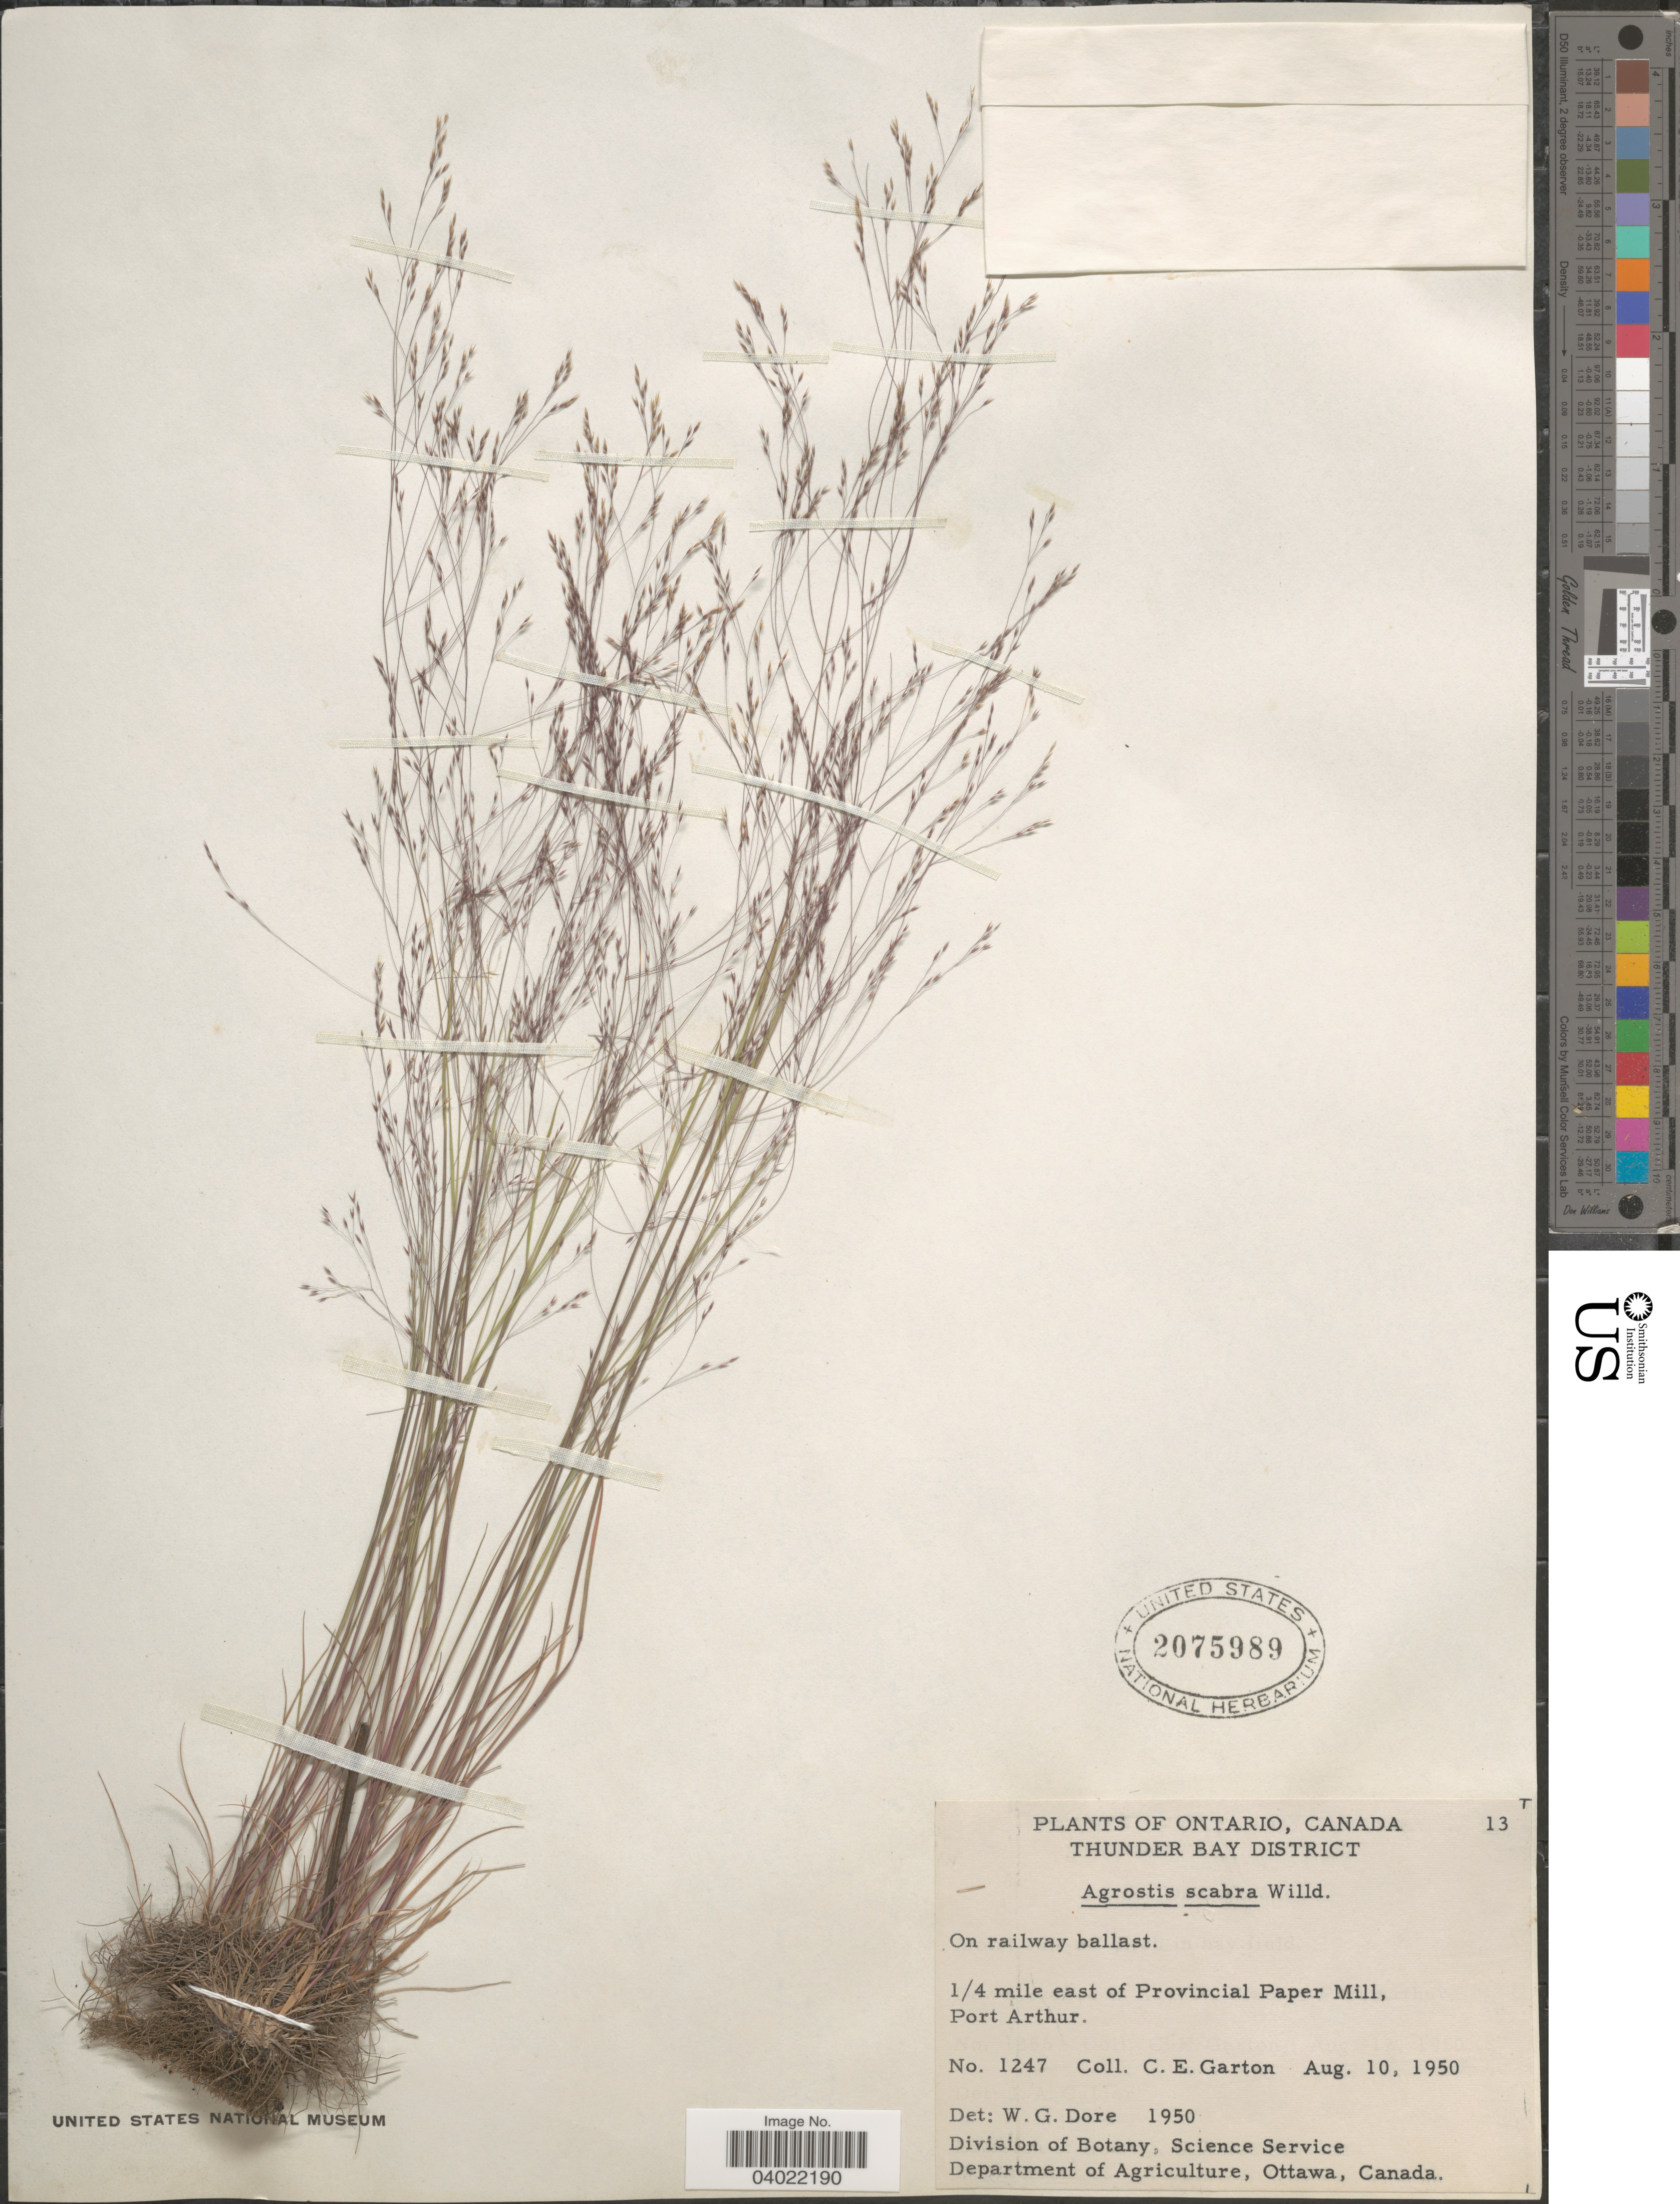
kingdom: Plantae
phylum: Tracheophyta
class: Liliopsida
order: Poales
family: Poaceae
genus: Agrostis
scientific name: Agrostis scabra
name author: Willd.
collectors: C. E. Garton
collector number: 1247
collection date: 1950-08-10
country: Canada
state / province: Ontario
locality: Thunder Bay District. ¼ mile east of Provincial Paper Mill, Port Arthur.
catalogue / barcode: US 2075989